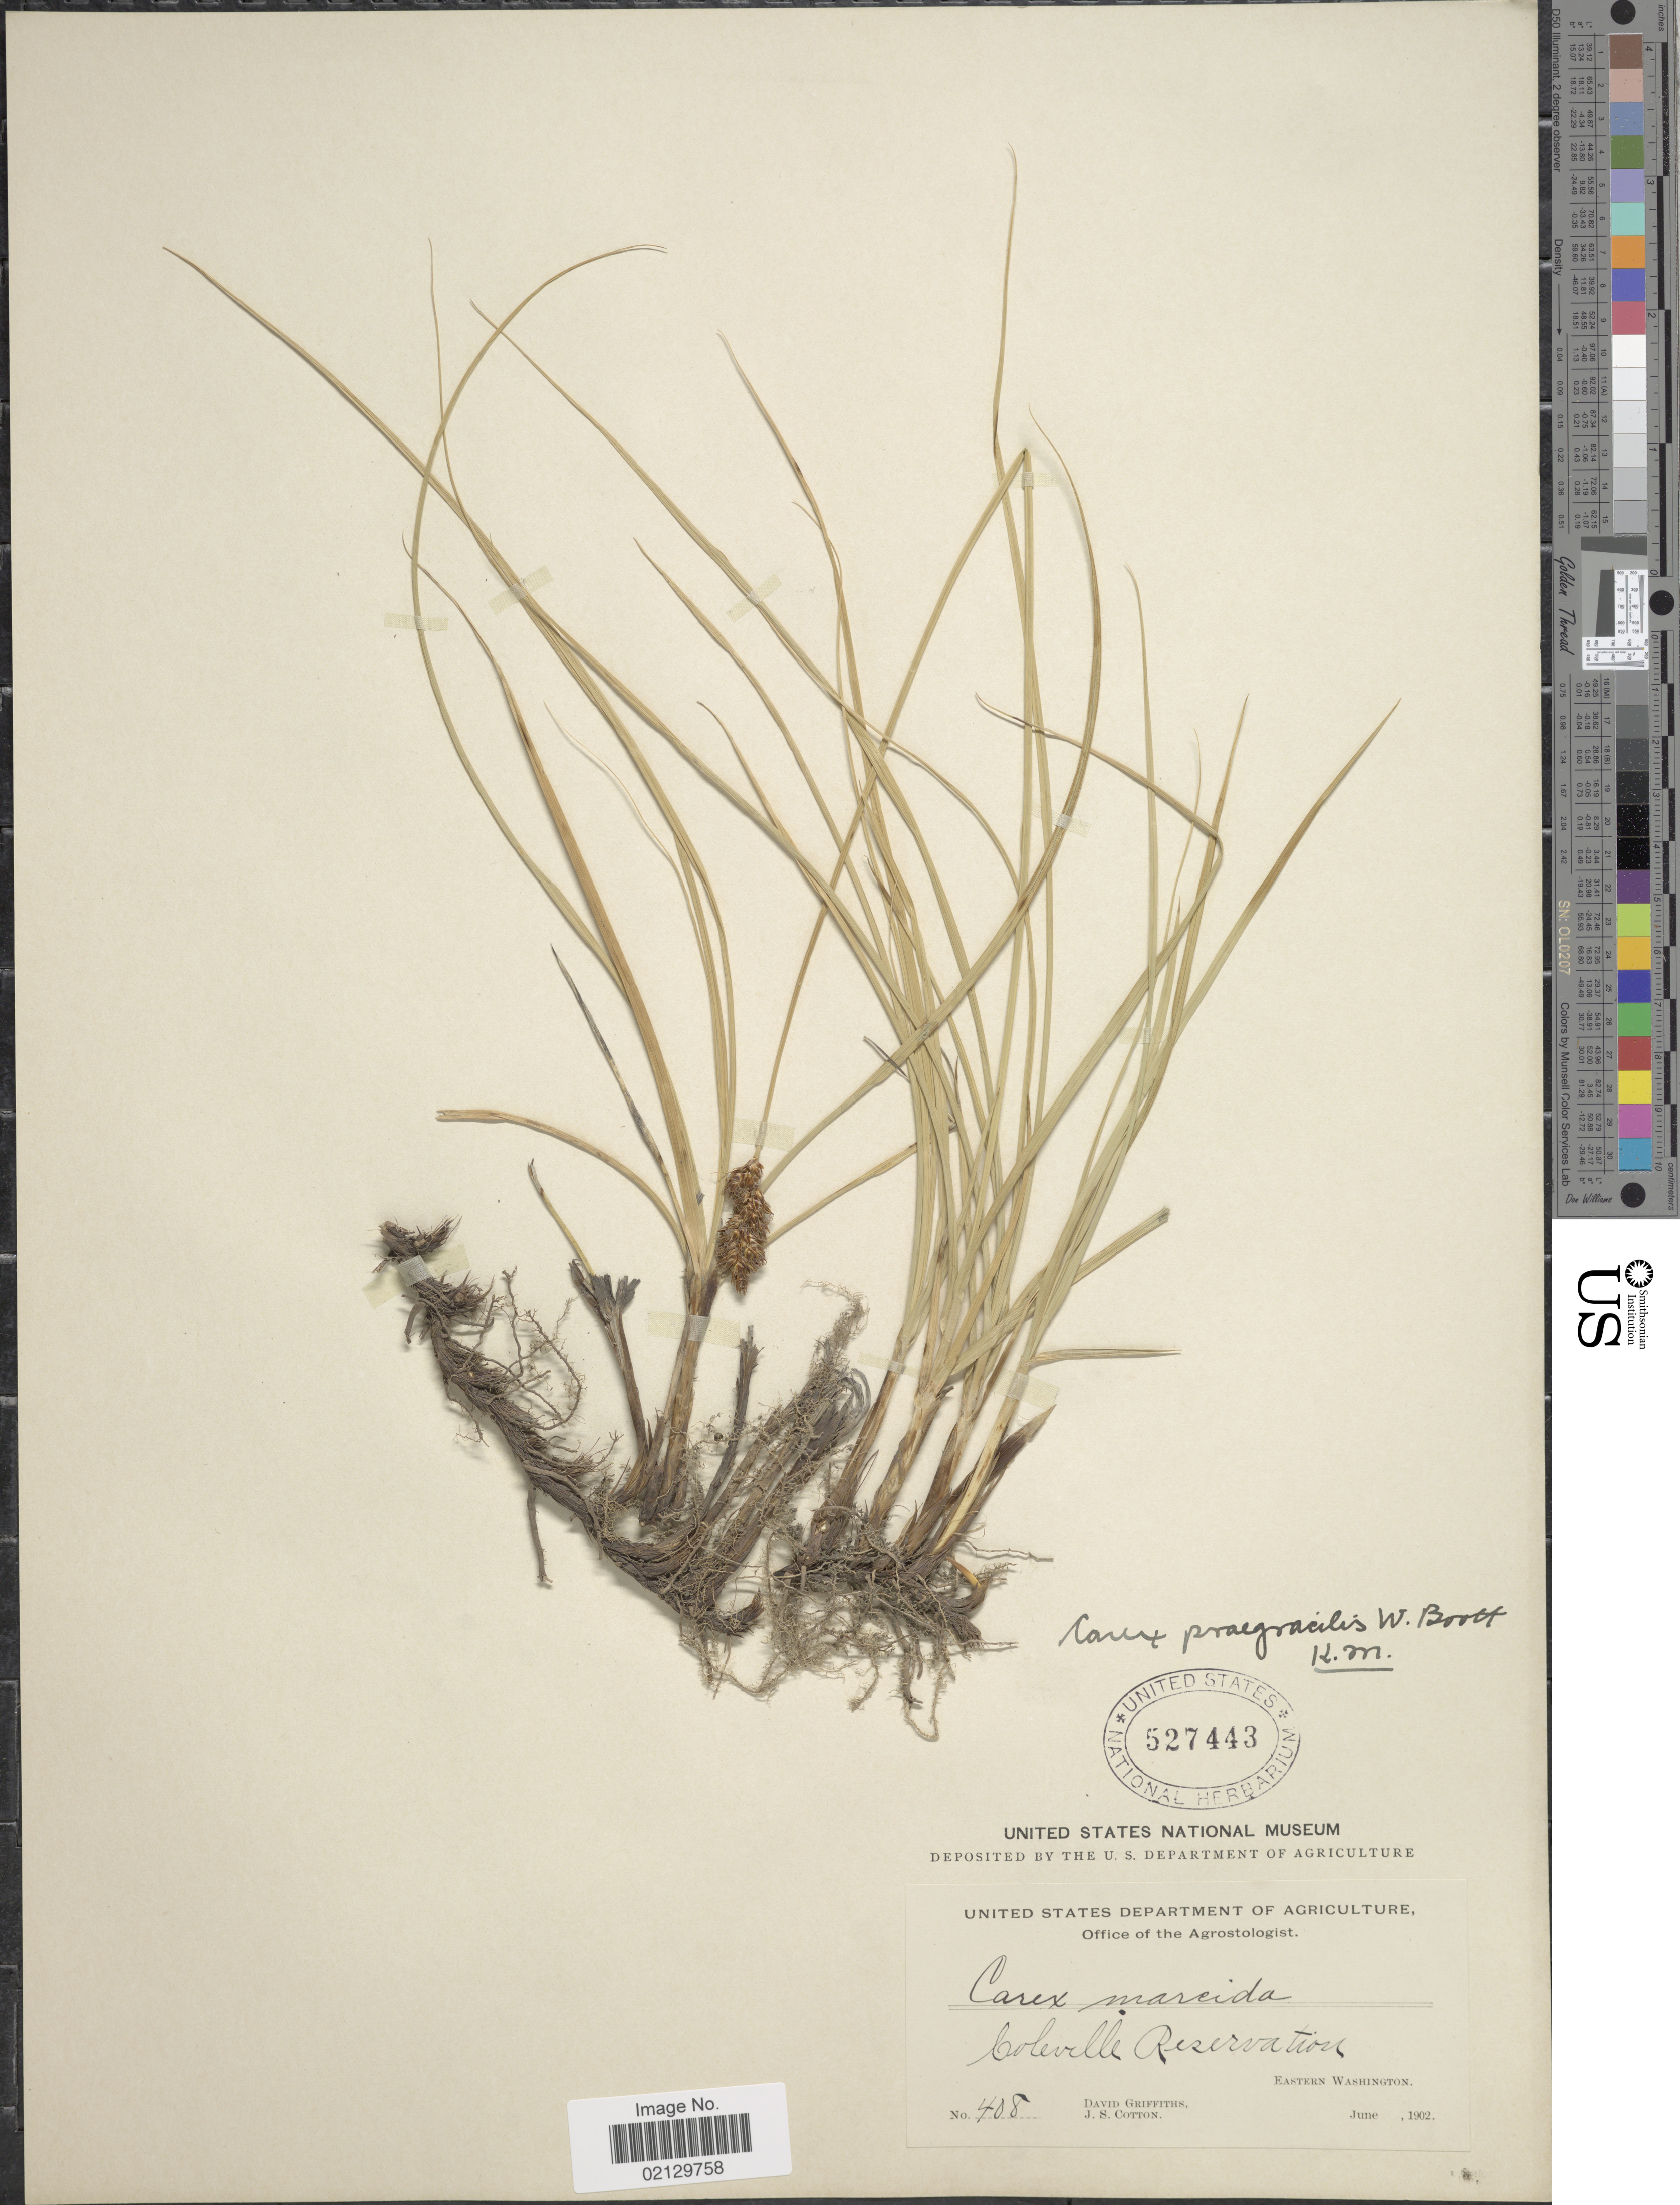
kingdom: Plantae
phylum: Tracheophyta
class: Liliopsida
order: Poales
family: Cyperaceae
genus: Carex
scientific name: Carex praegracilis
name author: W. Boott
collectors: D. Griffiths & J. S. Cotton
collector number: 408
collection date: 1902-06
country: United States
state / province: Washington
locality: Coleville Reservation Eastern Washington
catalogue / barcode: US 527443